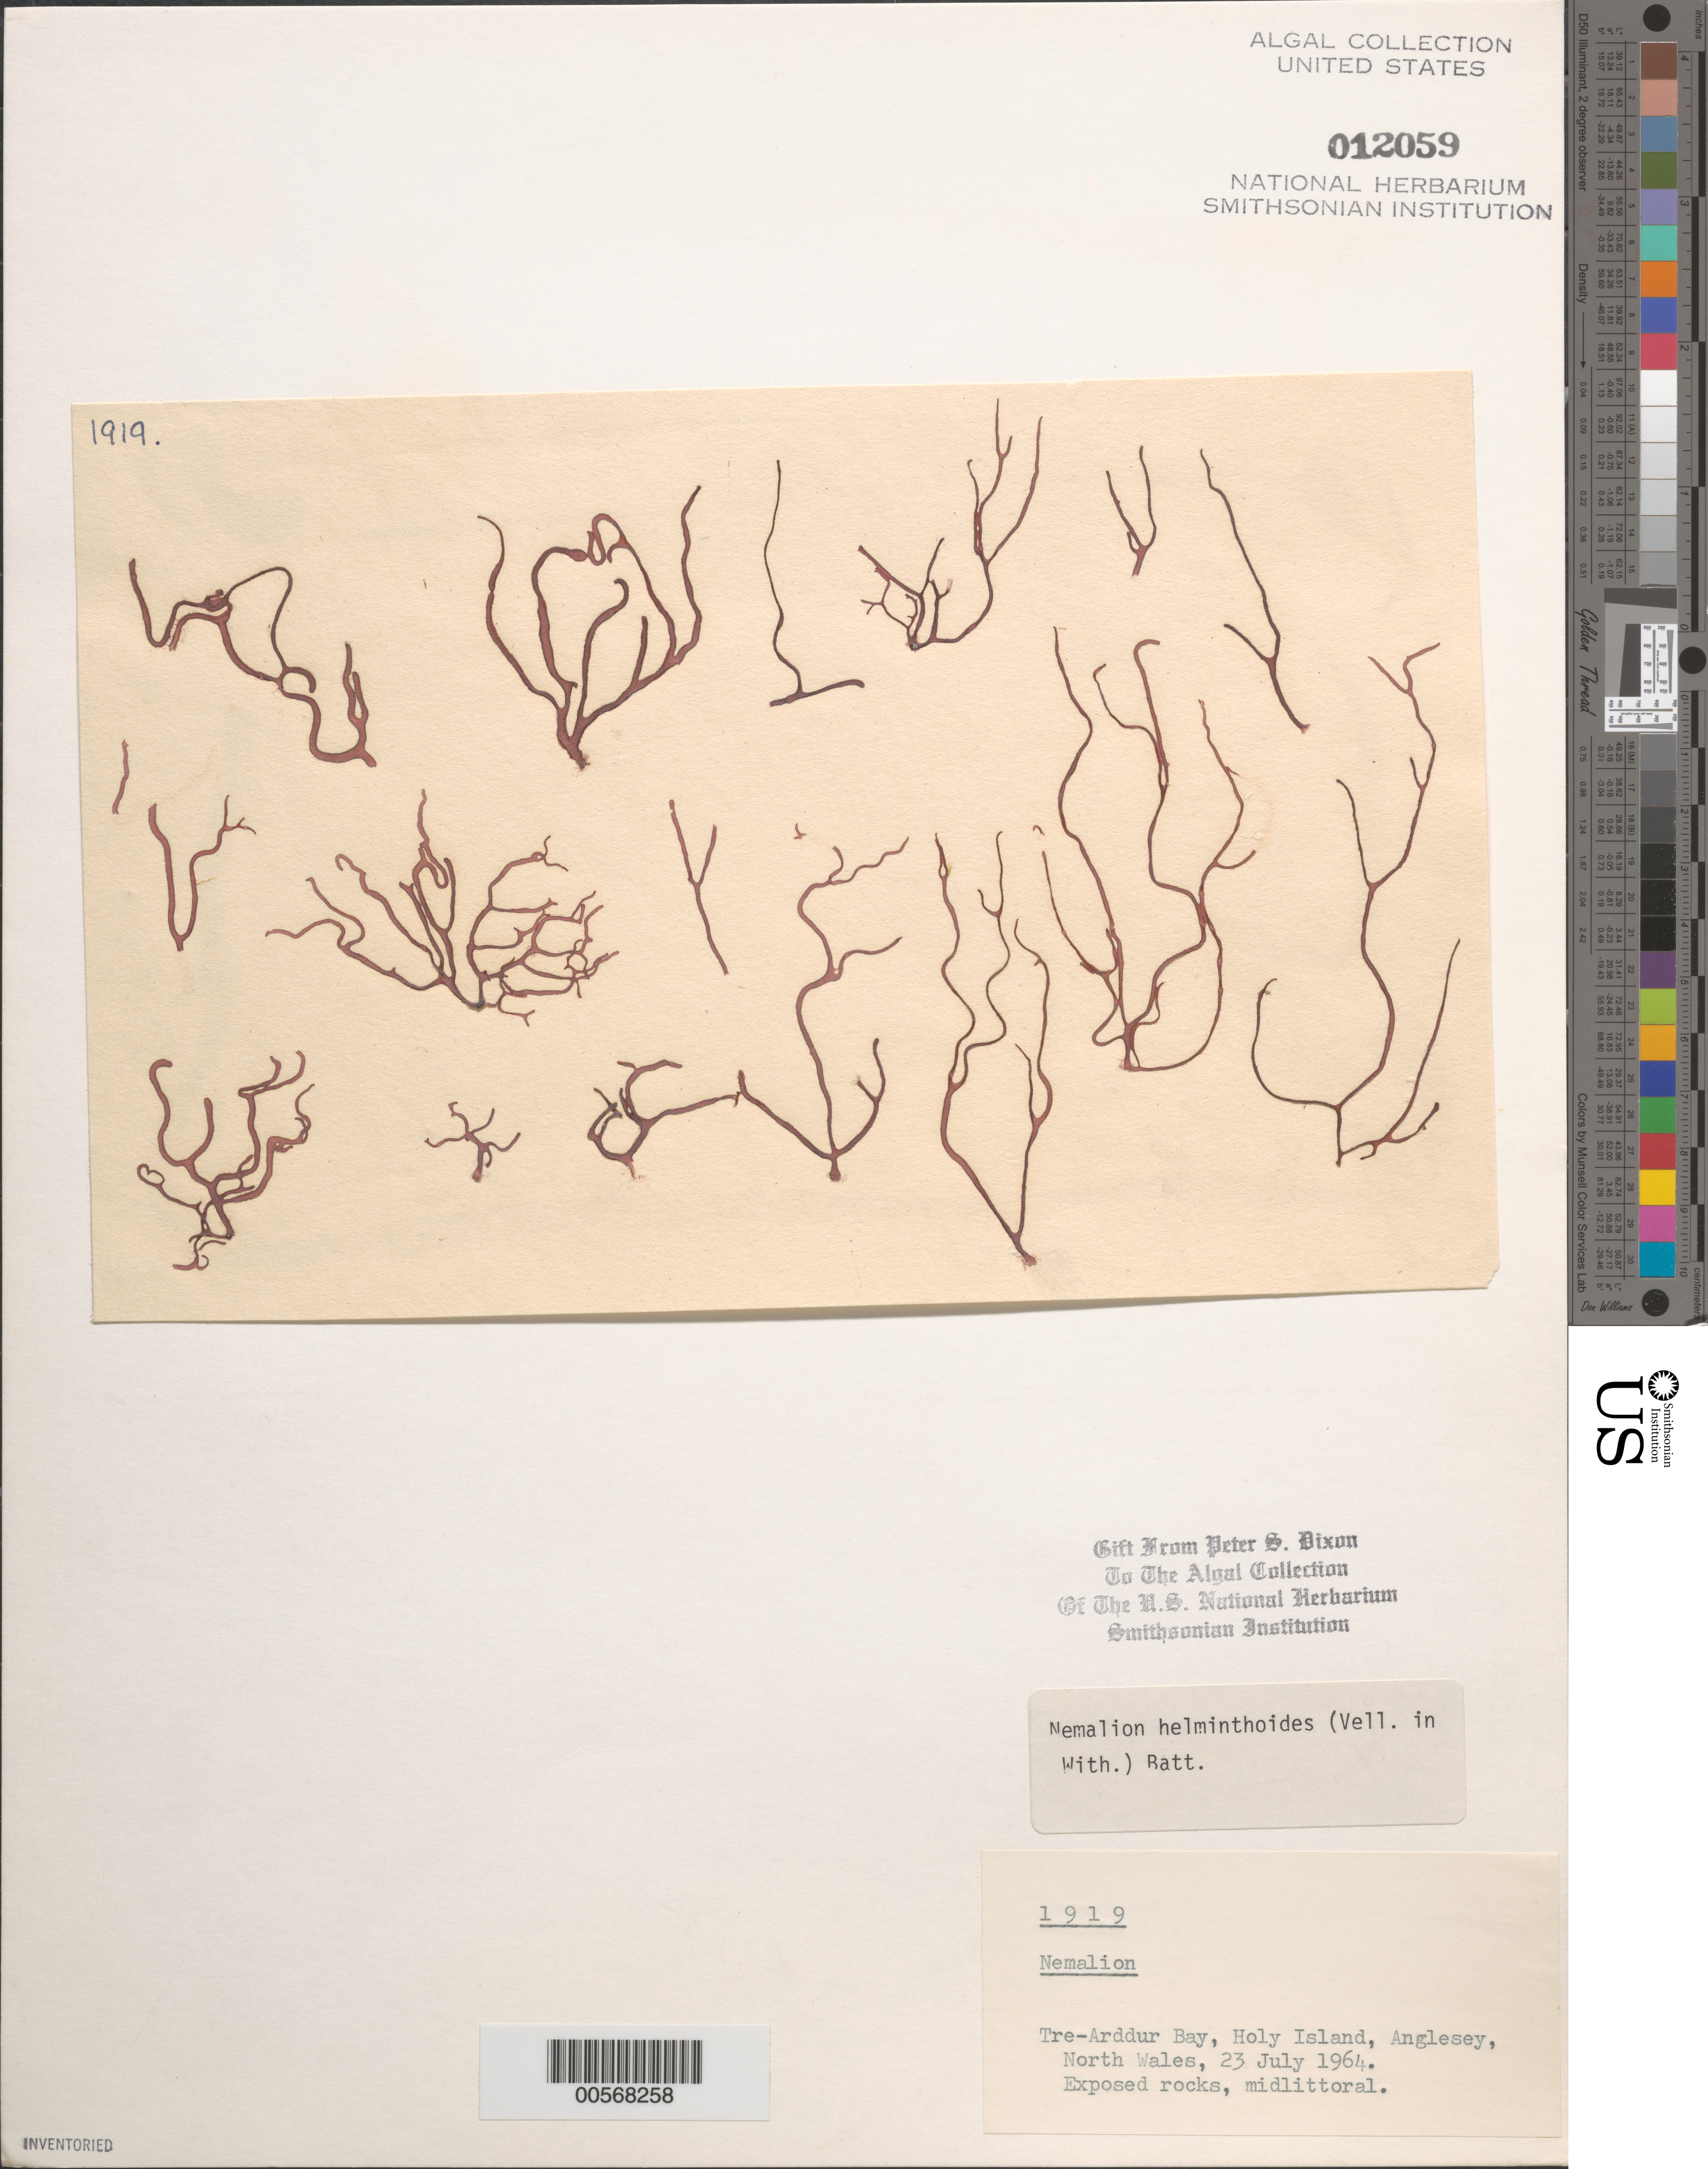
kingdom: Plantae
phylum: Rhodophyta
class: Florideophyceae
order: Nemaliales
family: Nemaliaceae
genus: Nemalion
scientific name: Nemalion multifidum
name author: (Lyngb.) Chauvin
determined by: Algae name updating Project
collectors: P. S. Dixon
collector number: PSD 1919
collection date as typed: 23 Jul 1964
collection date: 1964-07-23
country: United Kingdom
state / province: Wales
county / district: Gwynedd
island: Anglesey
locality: Tre-arddur Bay, Holy Island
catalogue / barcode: US 12059